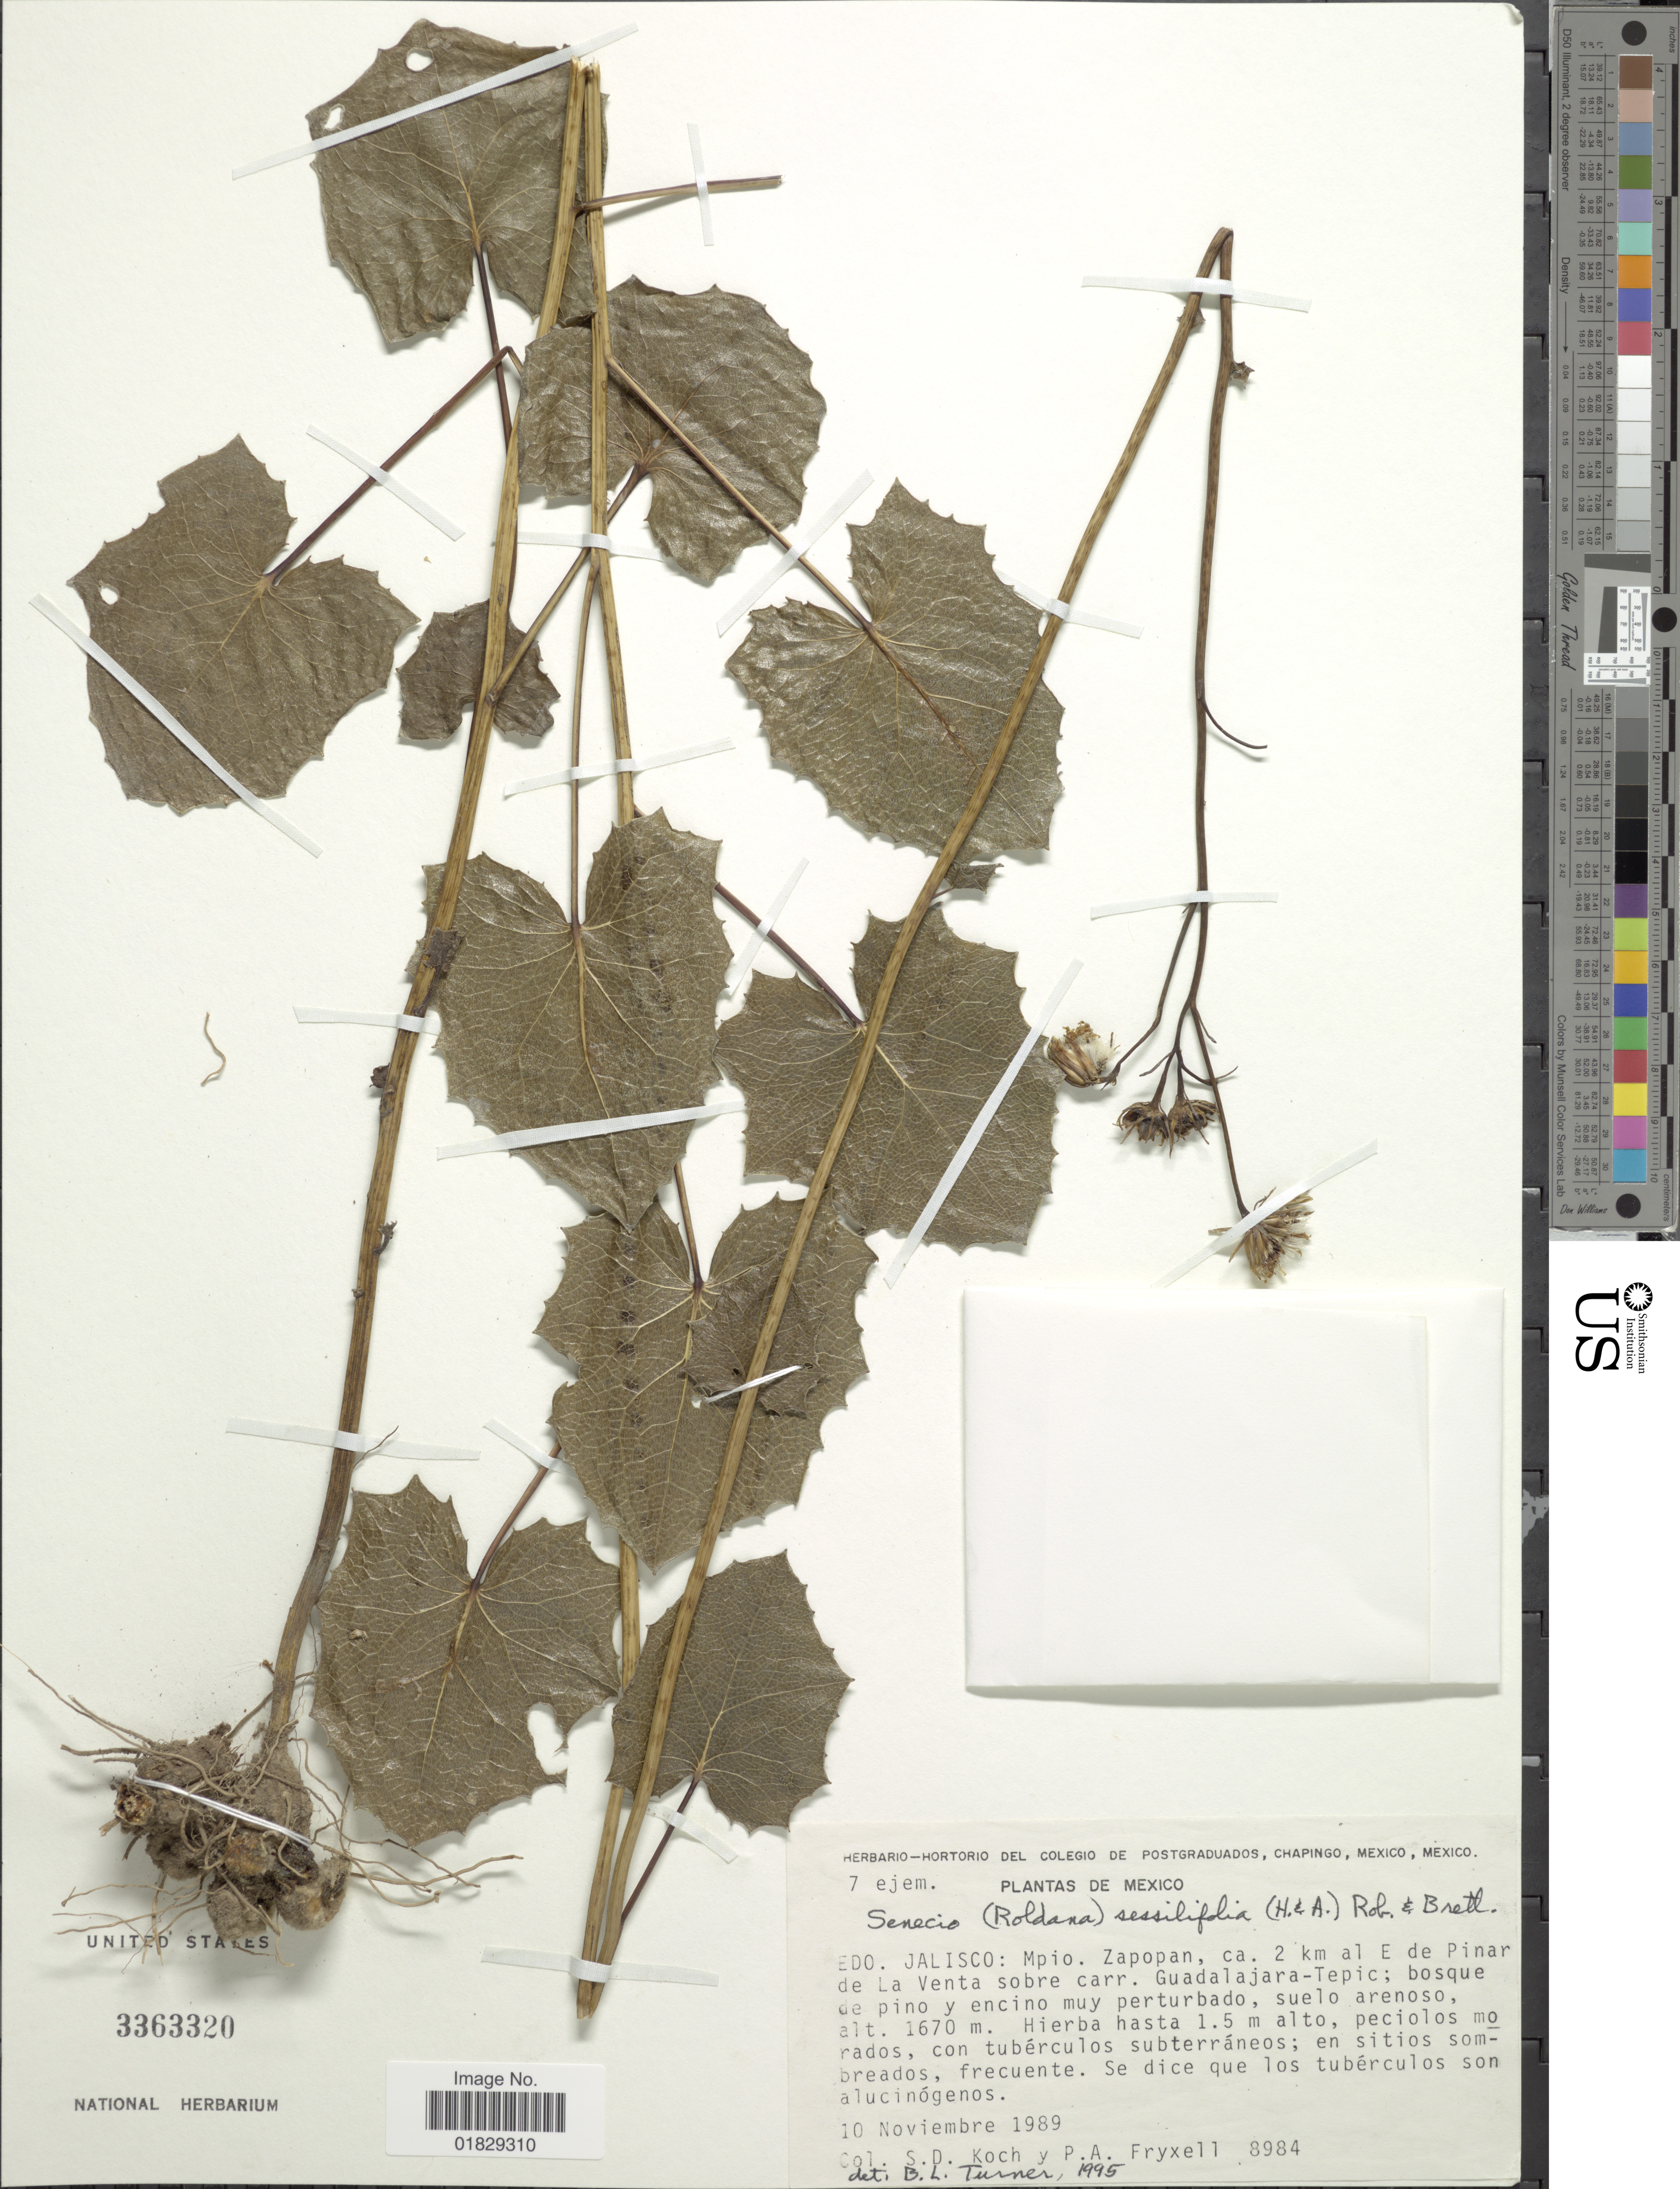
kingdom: Plantae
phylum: Tracheophyta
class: Magnoliopsida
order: Asterales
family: Asteraceae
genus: Roldana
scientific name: Roldana sessilifolia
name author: (Hook.) H. Rob. & Brettell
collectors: S. D. Koch & P. A. Fryxell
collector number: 8984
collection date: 1989-11-10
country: Mexico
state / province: Jalisco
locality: Edo. Jalisco: Mpio. Zapopan, ca. 2 km al E de Pinar de La Venta sobre carr. Guadalajara-Tepic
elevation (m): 1670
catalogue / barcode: US 3363320